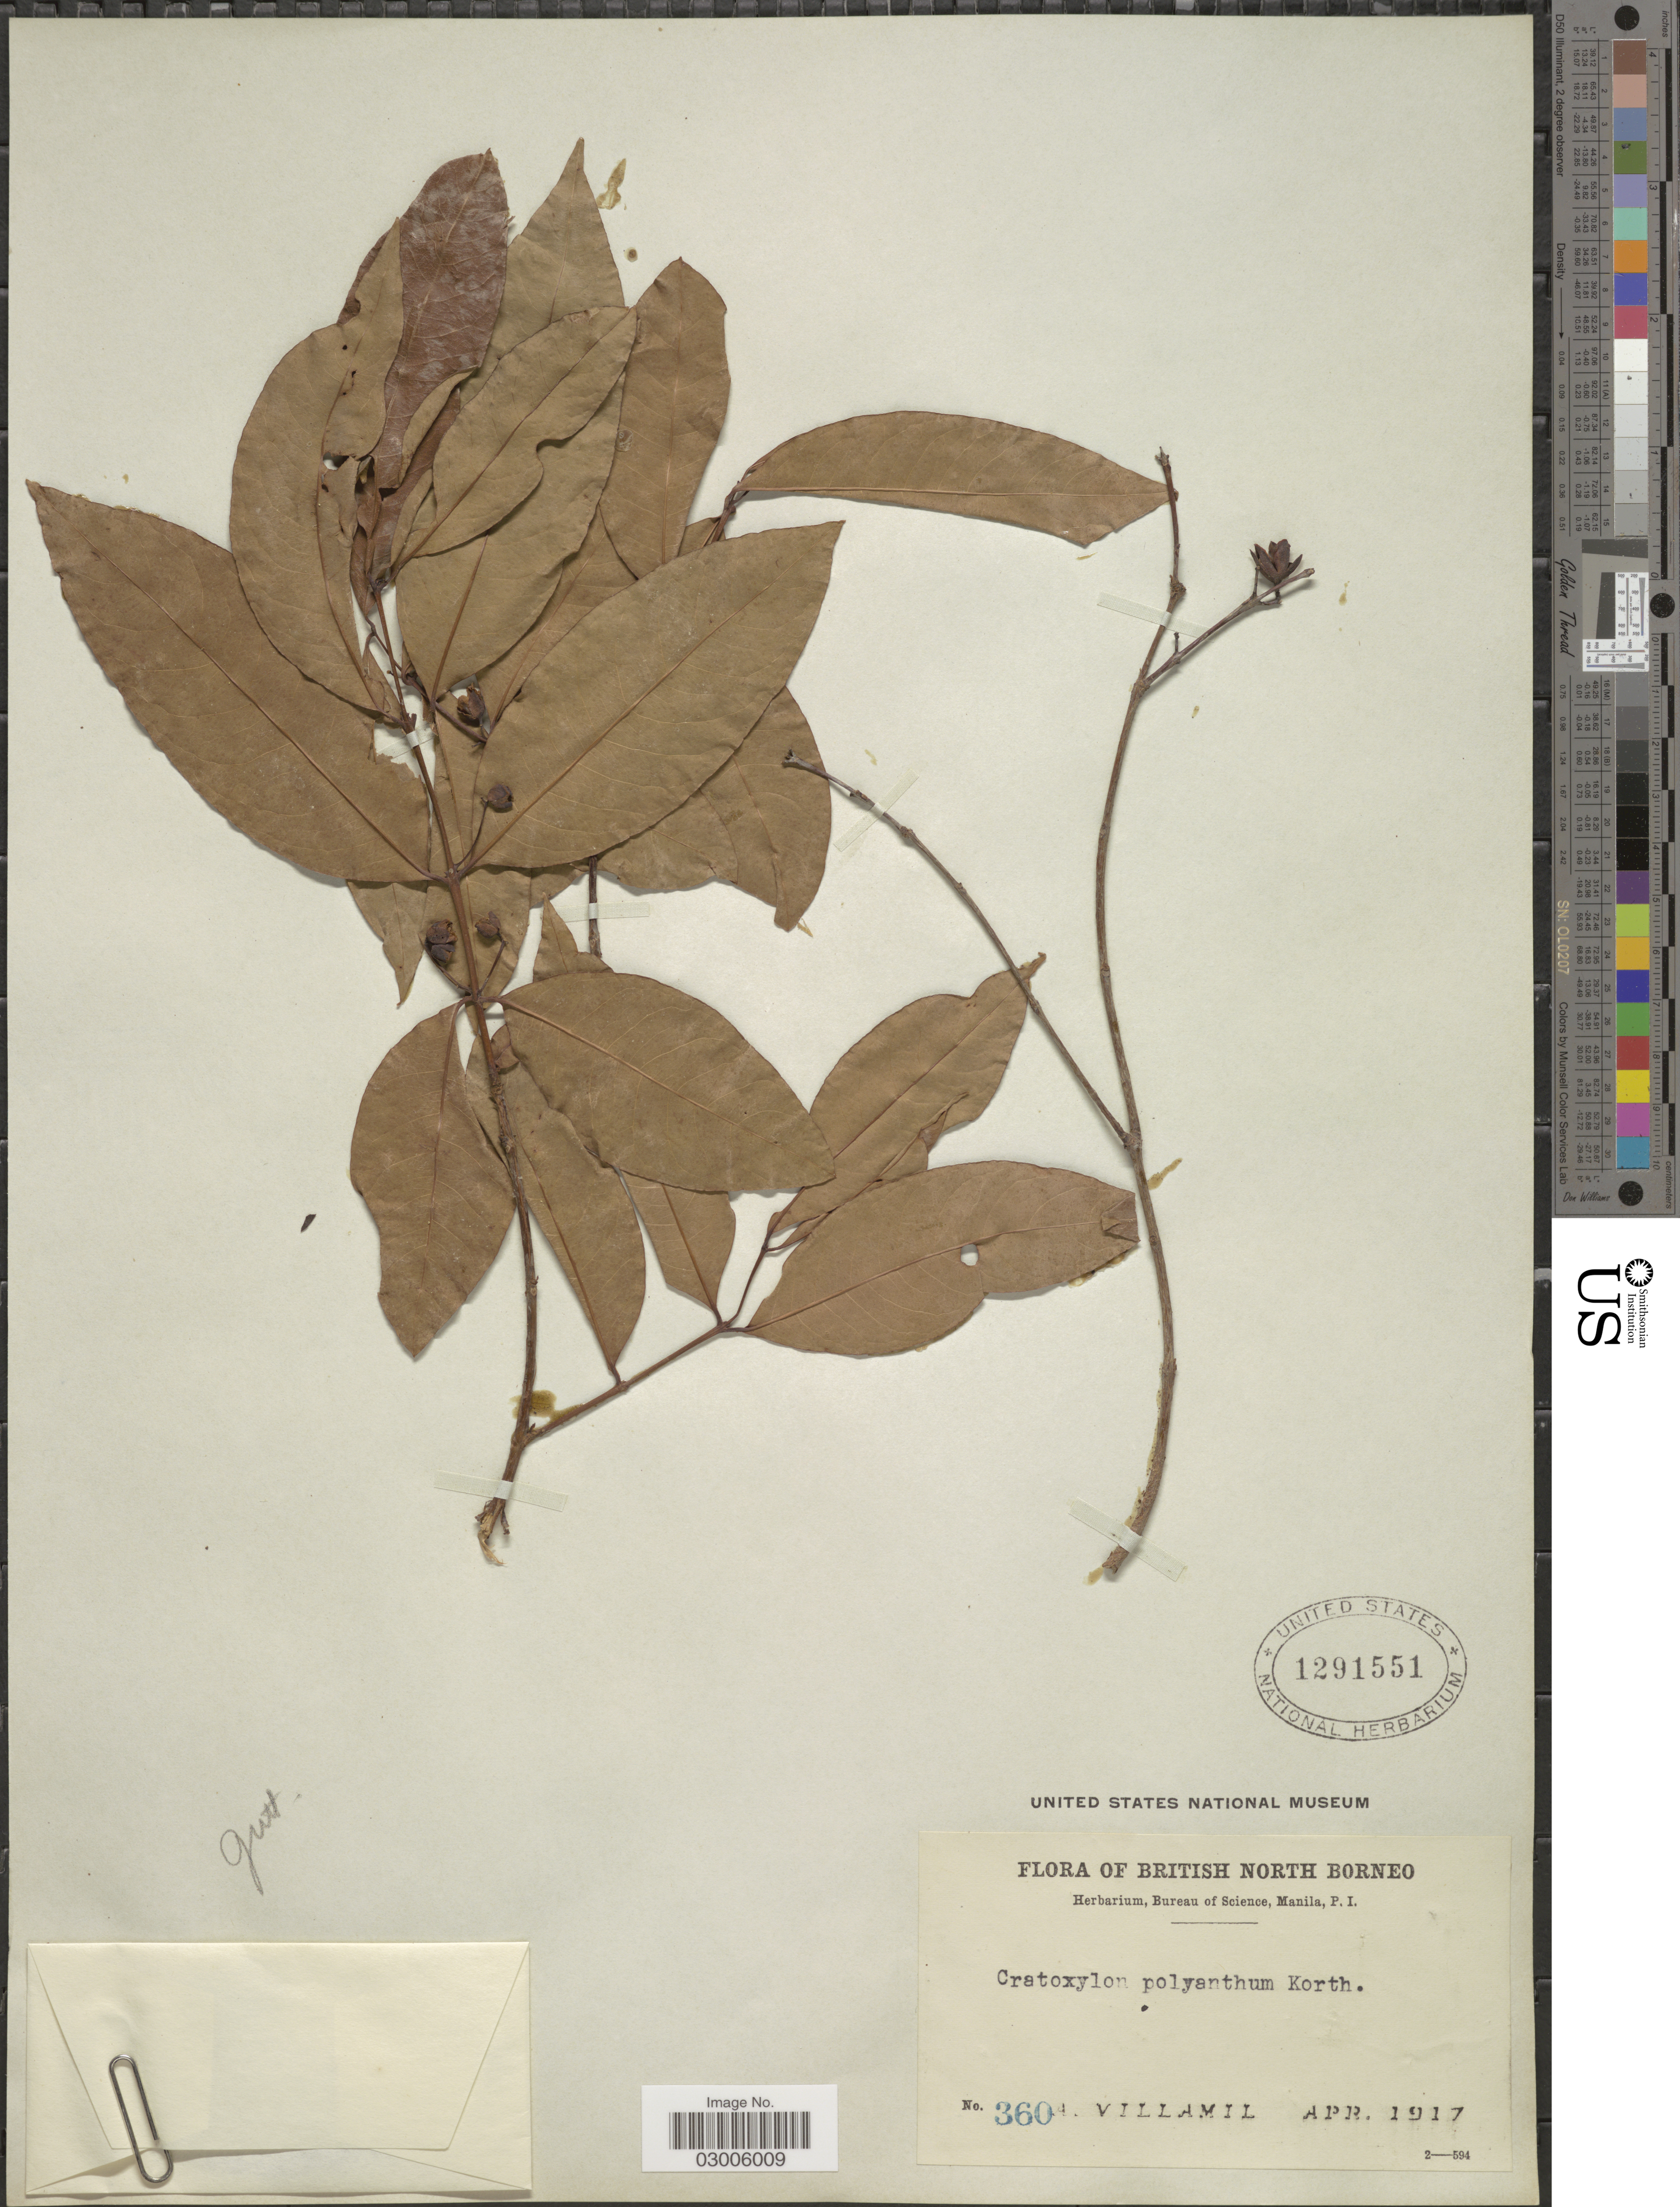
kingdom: Plantae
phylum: Tracheophyta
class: Magnoliopsida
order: Malpighiales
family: Hypericaceae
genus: Cratoxylum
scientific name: Cratoxylum polyanthum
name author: Korth.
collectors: A. Villamil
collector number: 360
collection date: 1917-04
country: Malaysia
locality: British North Borneo.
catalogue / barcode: US 1291551